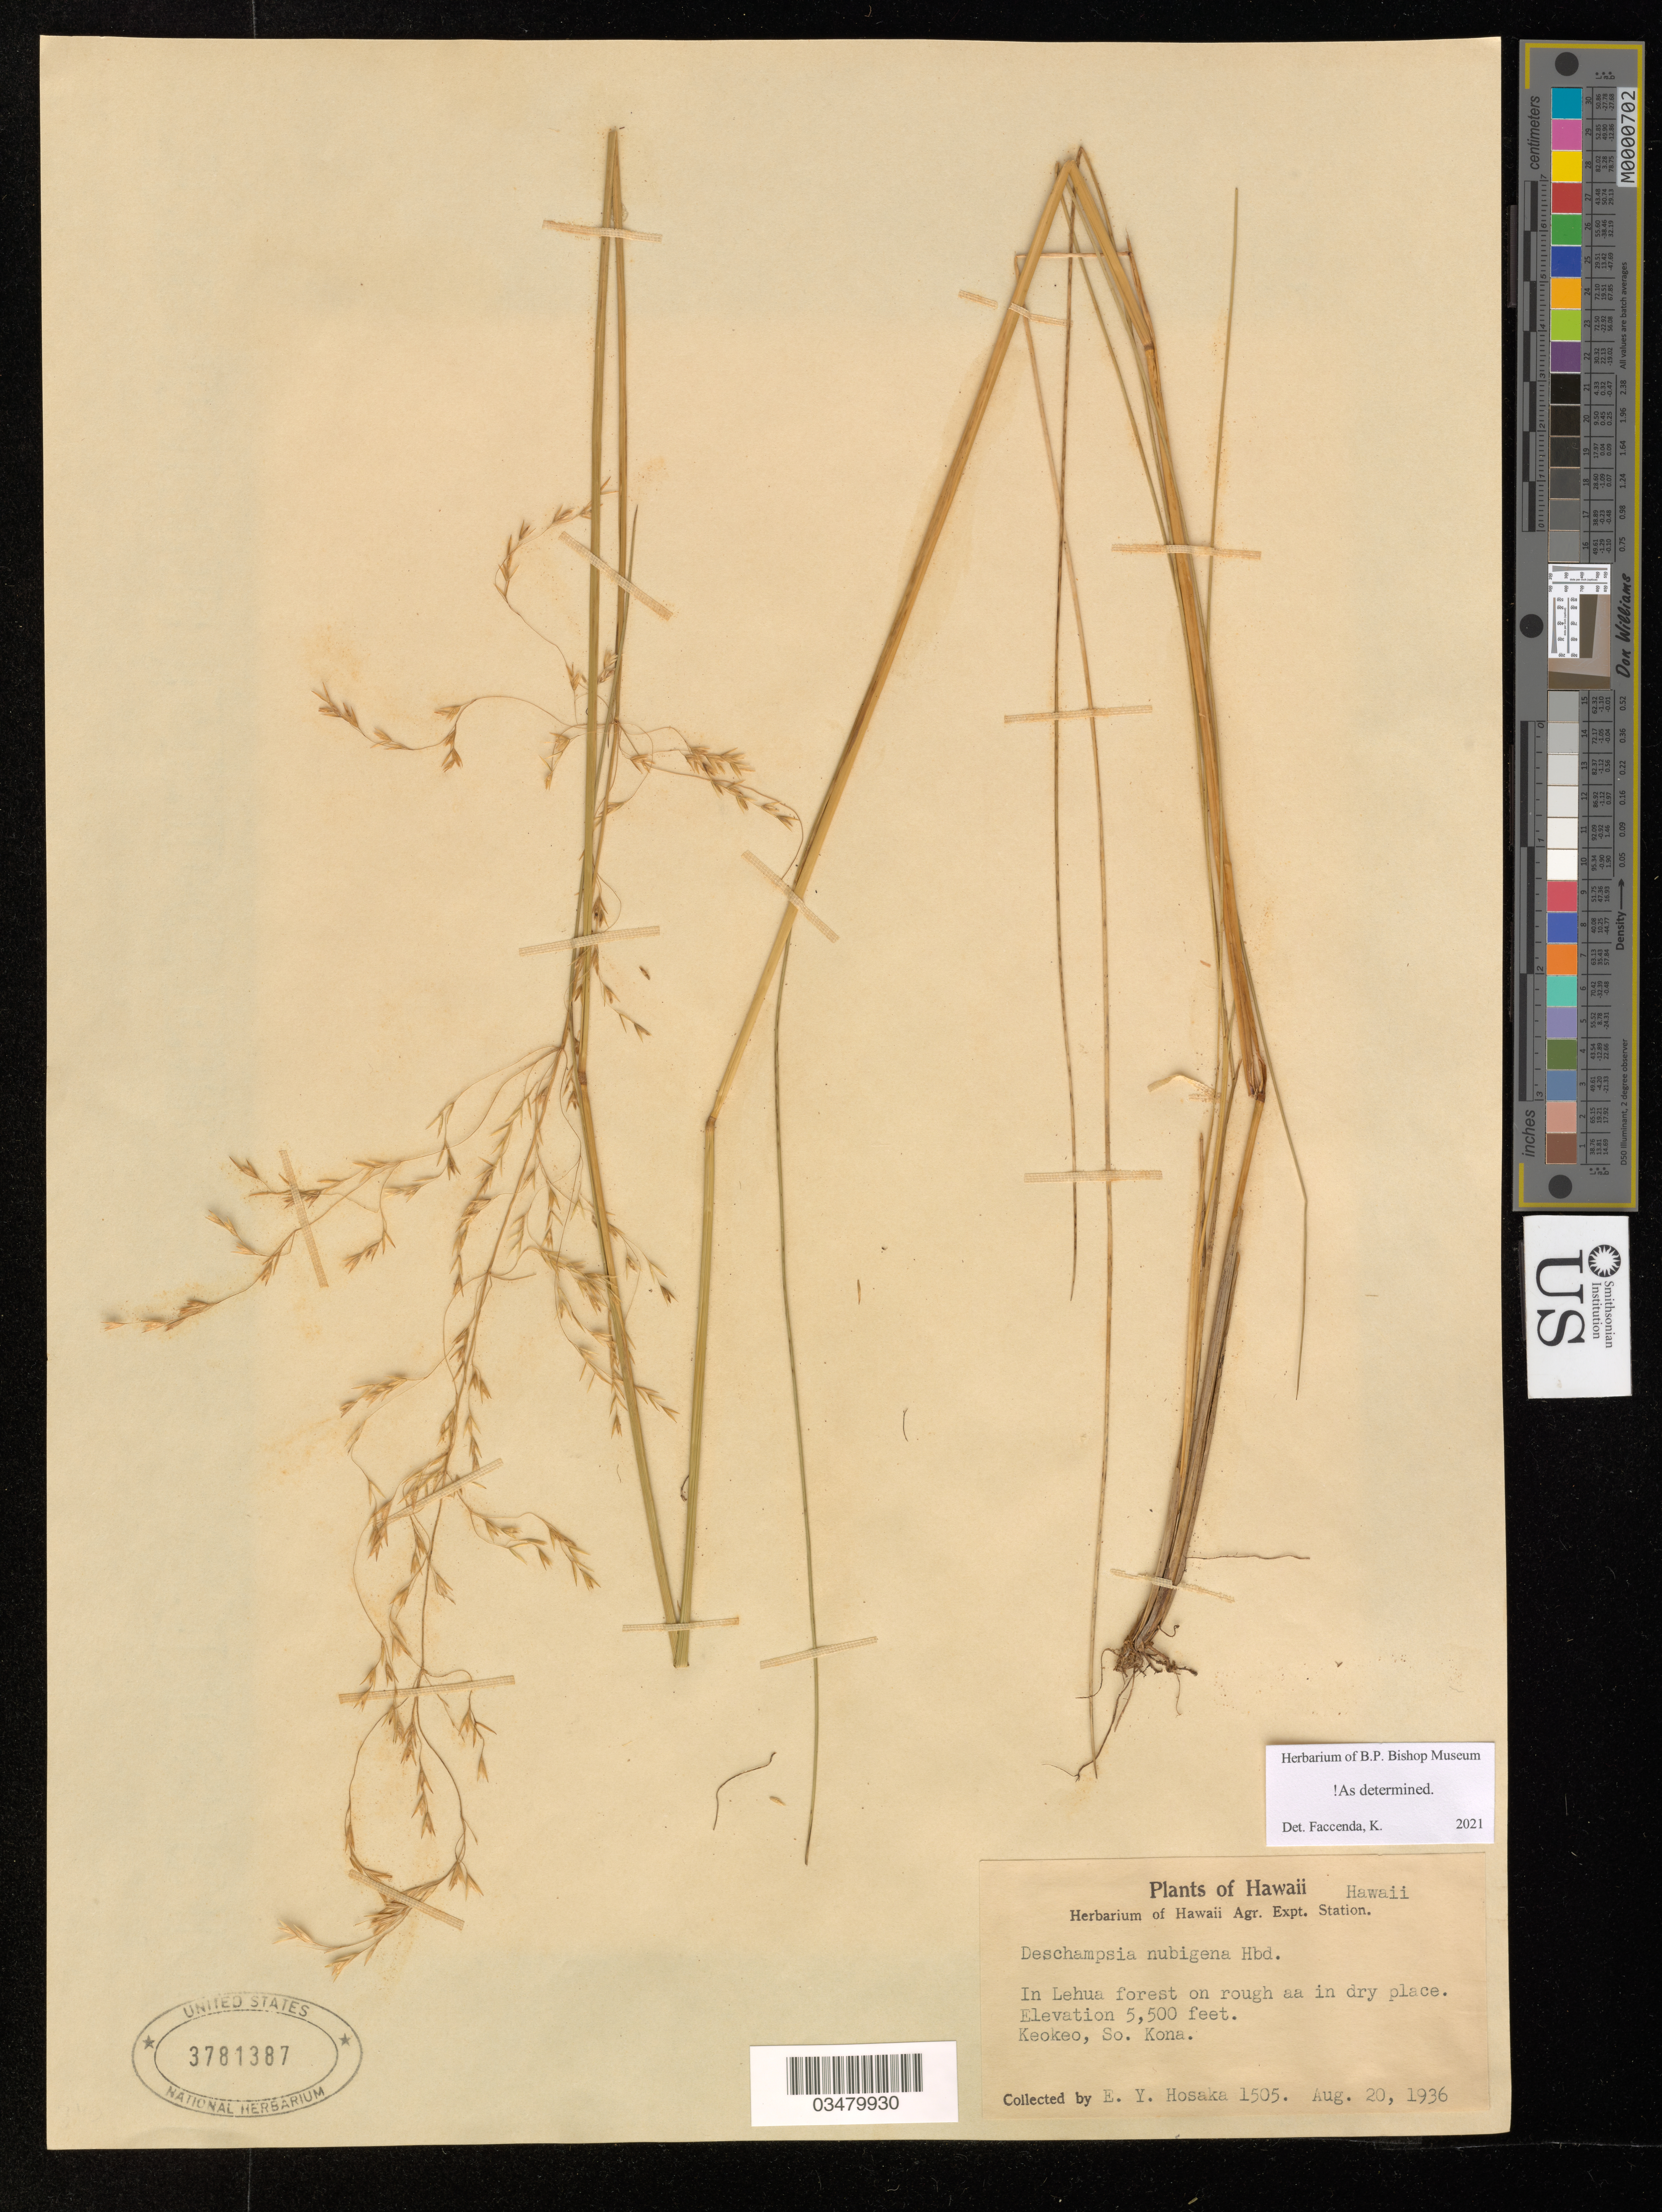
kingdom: Plantae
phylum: Tracheophyta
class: Liliopsida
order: Poales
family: Poaceae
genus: Deschampsia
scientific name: Deschampsia nubigena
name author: Hillebr.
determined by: Faccenda, K.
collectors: E. Y. Hosaka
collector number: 1505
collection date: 1936-08-20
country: United States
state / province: Hawaii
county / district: Hawaii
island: Hawaii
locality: Keokeo, S. Kona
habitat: Forest in dry place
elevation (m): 1676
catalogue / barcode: US 3781387